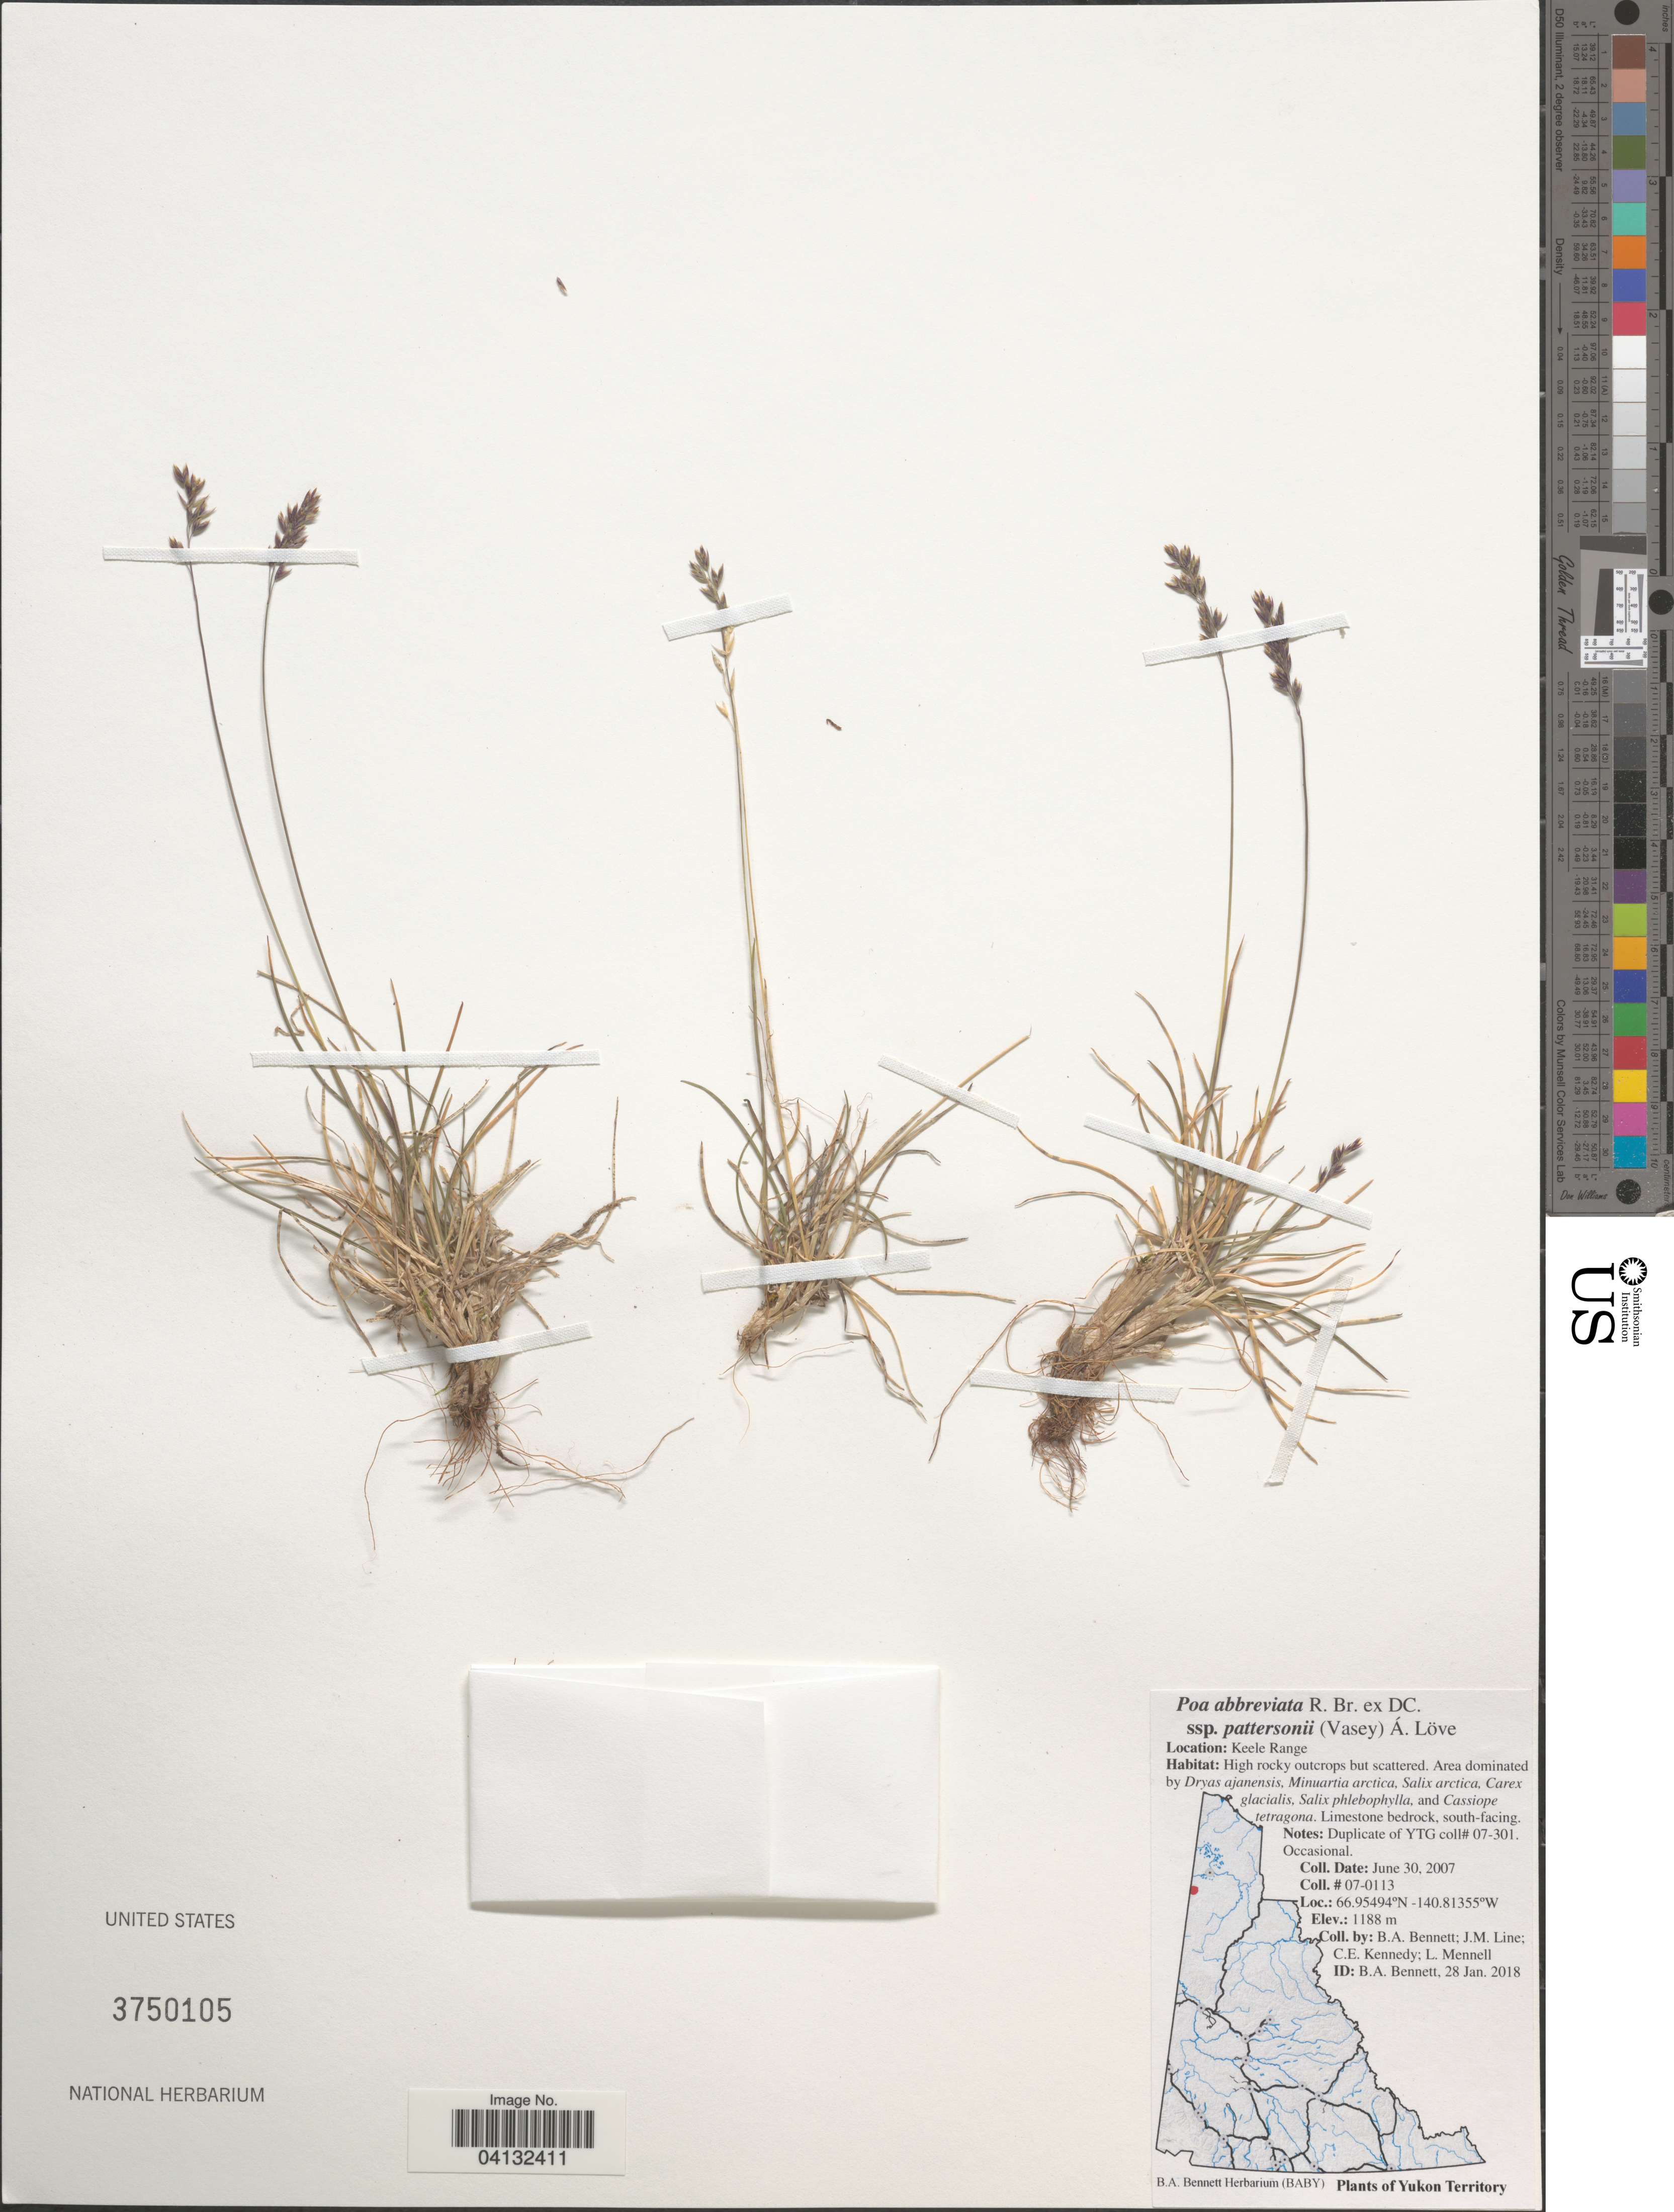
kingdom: Plantae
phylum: Tracheophyta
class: Liliopsida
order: Poales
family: Poaceae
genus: Poa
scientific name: Poa abbreviata subsp. pattersonii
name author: (Vasey) Á. Löve et al.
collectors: B. A. Bennett, J. Line, C. Kennedy & L. Mennell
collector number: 07-0113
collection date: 2007-06-30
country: Canada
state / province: Yukon Territory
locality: Keele Range.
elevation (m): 1188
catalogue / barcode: US 3750105